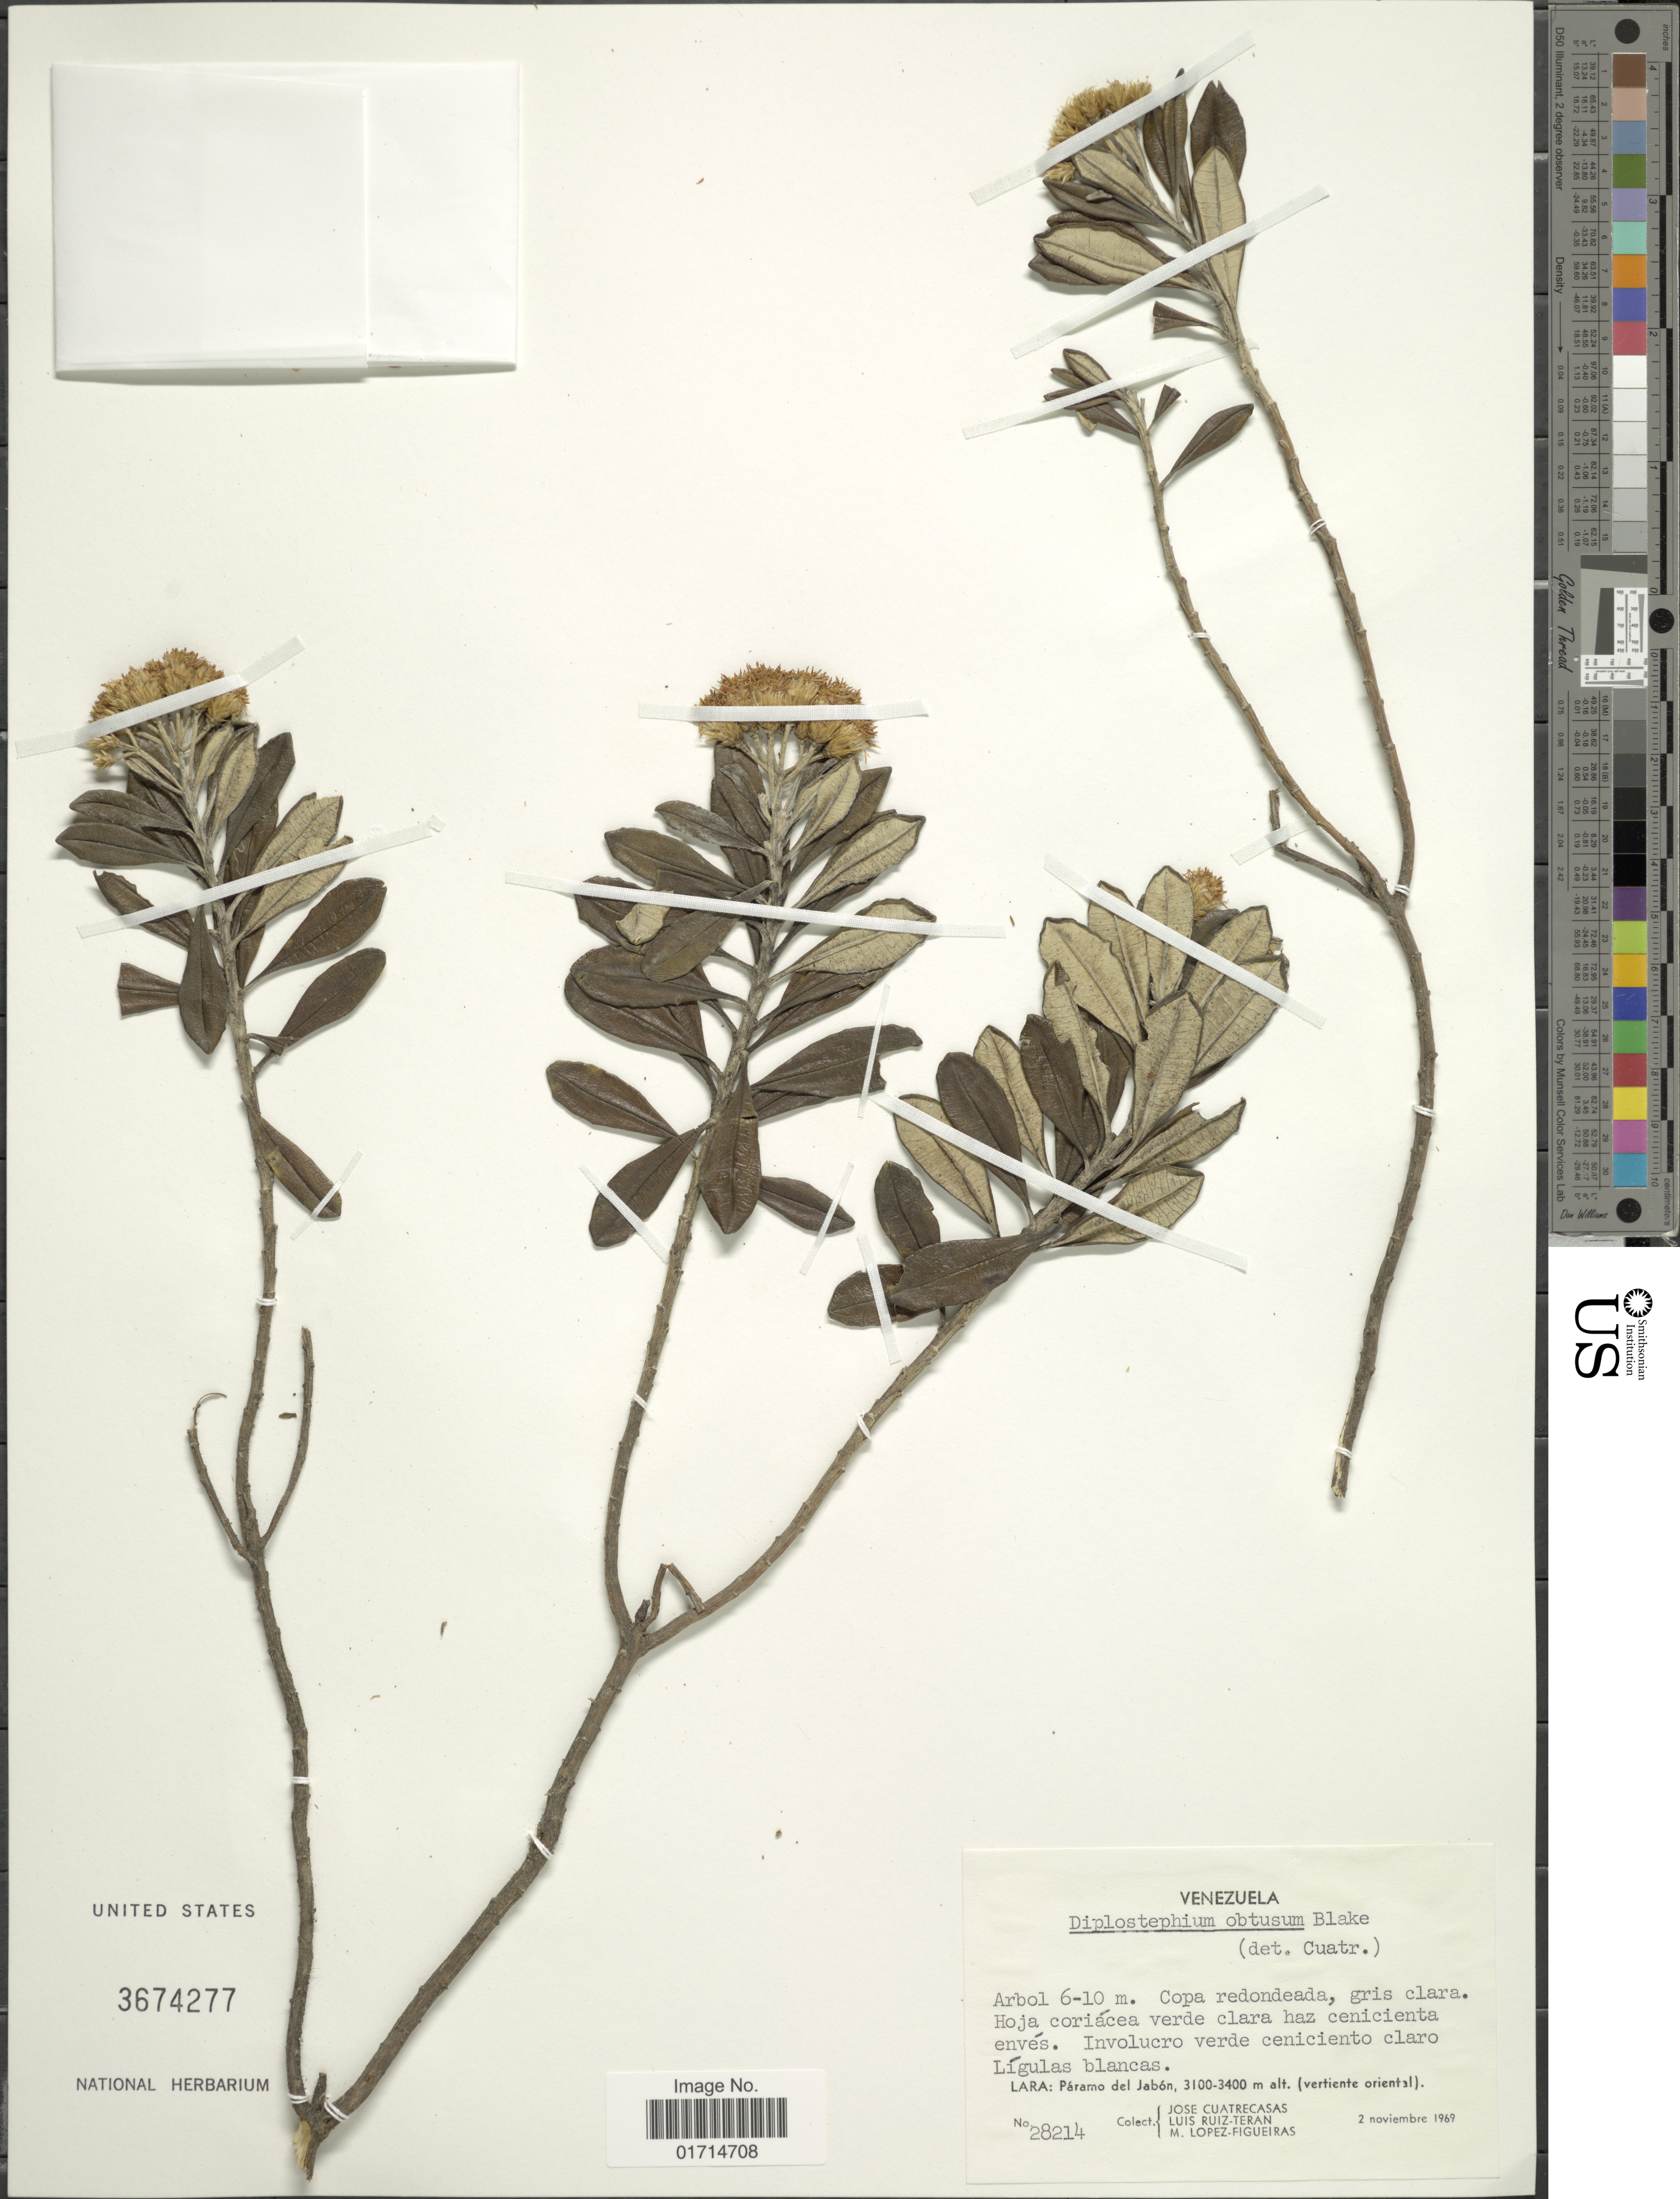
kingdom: Plantae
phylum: Tracheophyta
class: Magnoliopsida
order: Asterales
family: Asteraceae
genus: Diplostephium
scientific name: Diplostephium obtusum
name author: S.F. Blake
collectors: J. Cuatrecasas, L. Teran & M. Lopéz-F.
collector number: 28214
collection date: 1969-11-02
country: Venezuela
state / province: Lara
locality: Paramo del Jabon (vertiente oriental)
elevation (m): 3100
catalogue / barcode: US 3674277